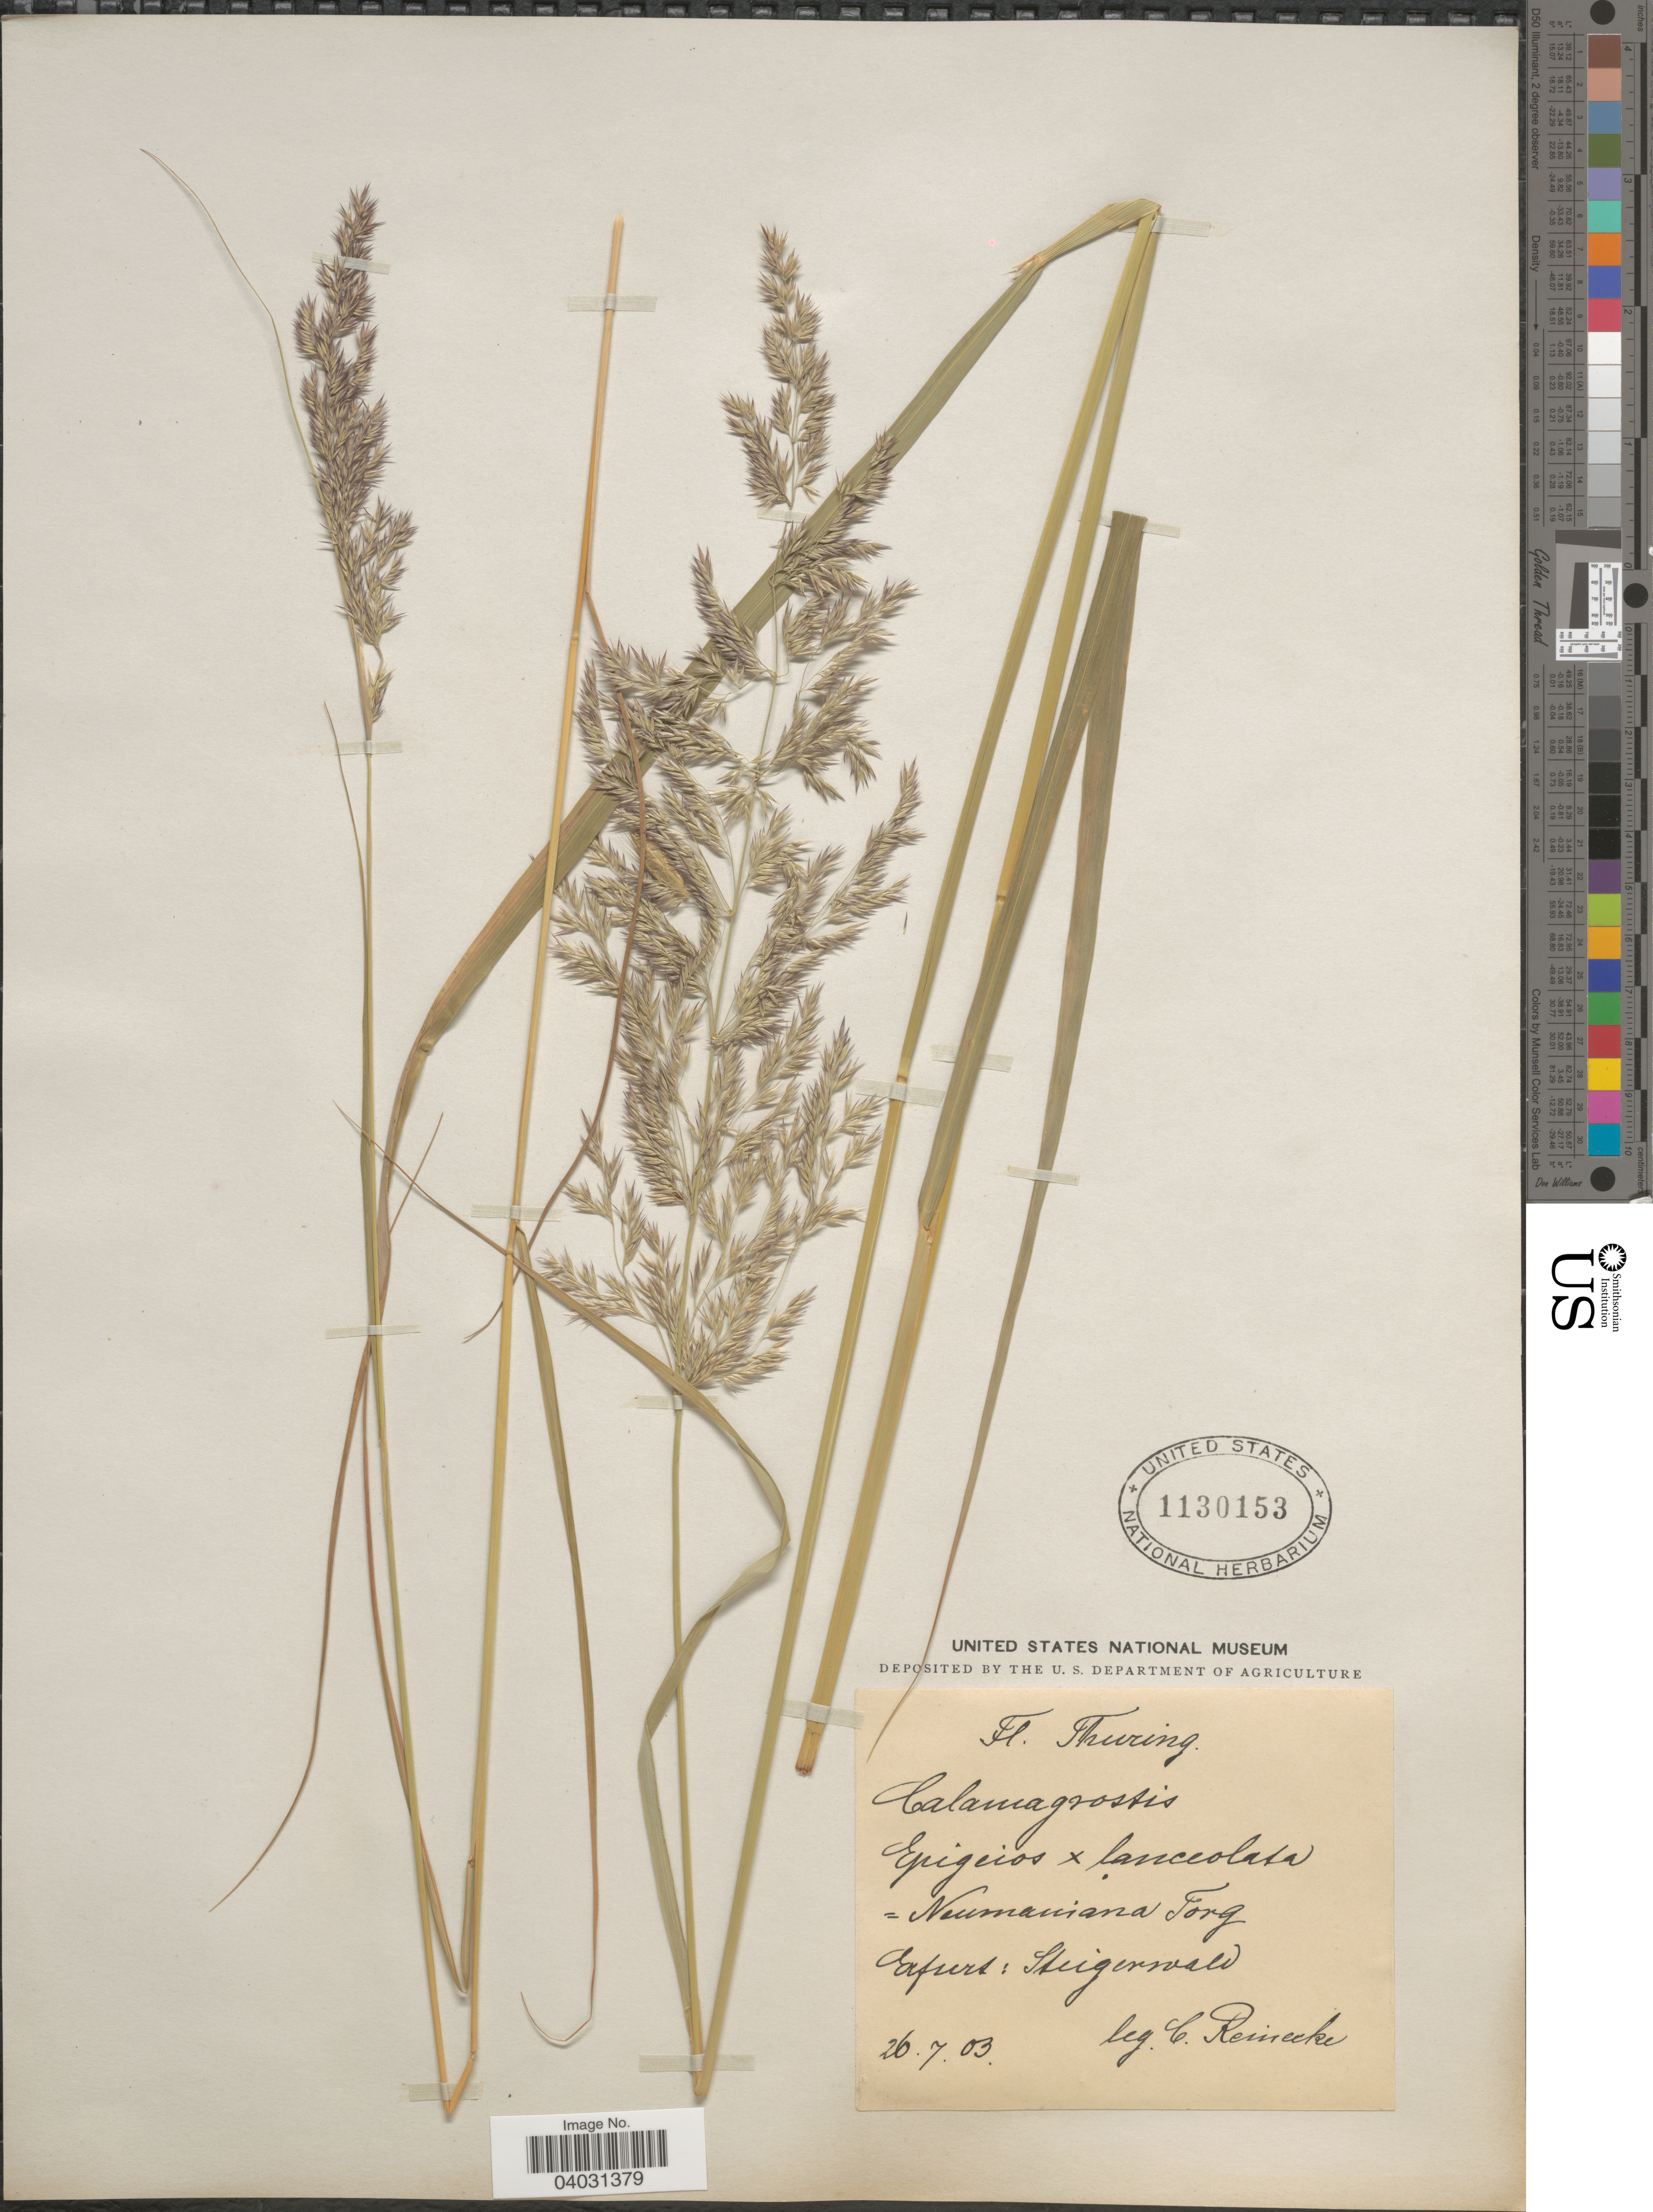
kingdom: Plantae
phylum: Tracheophyta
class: Liliopsida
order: Poales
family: Poaceae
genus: Calamagrostis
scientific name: Calamagrostis epigeios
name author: (L.) Roth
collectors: Christopher H. Reinecke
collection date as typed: Transcribed d/m/y: 26/7/3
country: Germany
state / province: Thuringia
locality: Thuring. Erfurt: Steigerwald.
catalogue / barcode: US 1130153